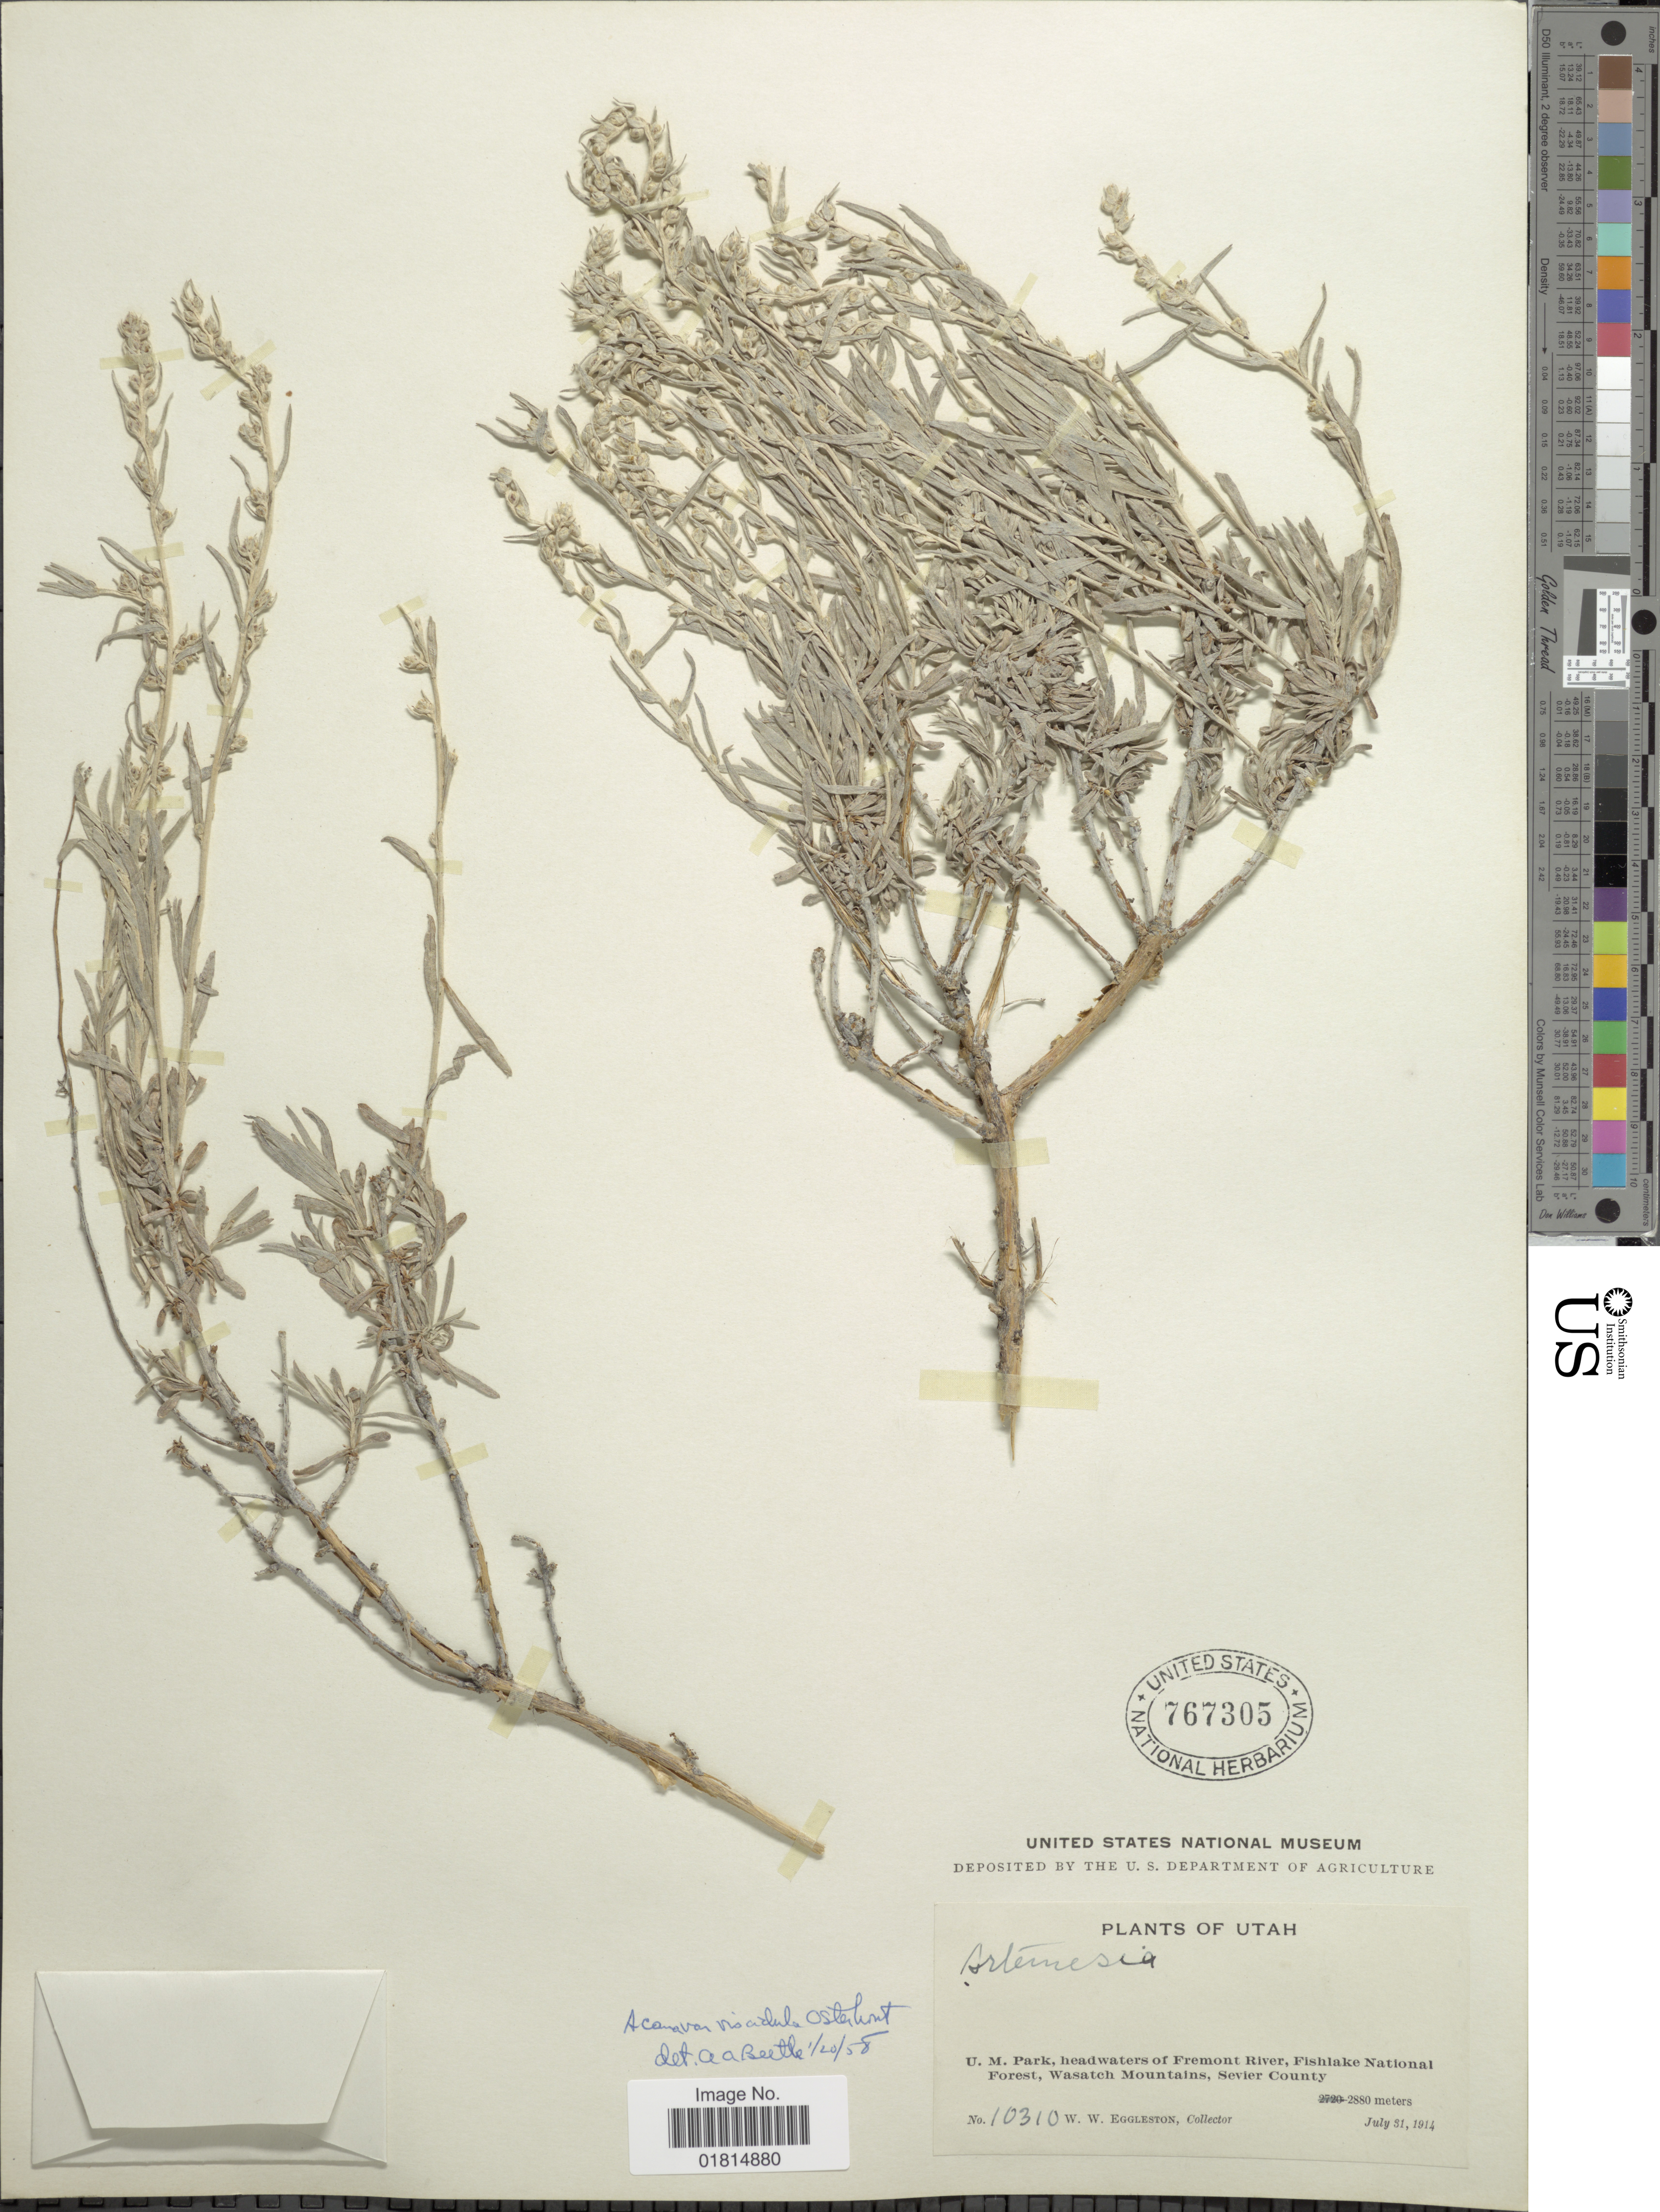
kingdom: Plantae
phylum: Tracheophyta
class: Magnoliopsida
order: Asterales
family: Asteraceae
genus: Artemisia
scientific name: Artemisia cana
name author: Pursh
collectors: W. W. Eggleston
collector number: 10310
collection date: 1914-07-31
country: United States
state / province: Utah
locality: U.M. Park, headwaters of Fremont River, Fishlake National Forest, Wasatch Mountains, Sevier County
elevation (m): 2880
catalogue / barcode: US 767305